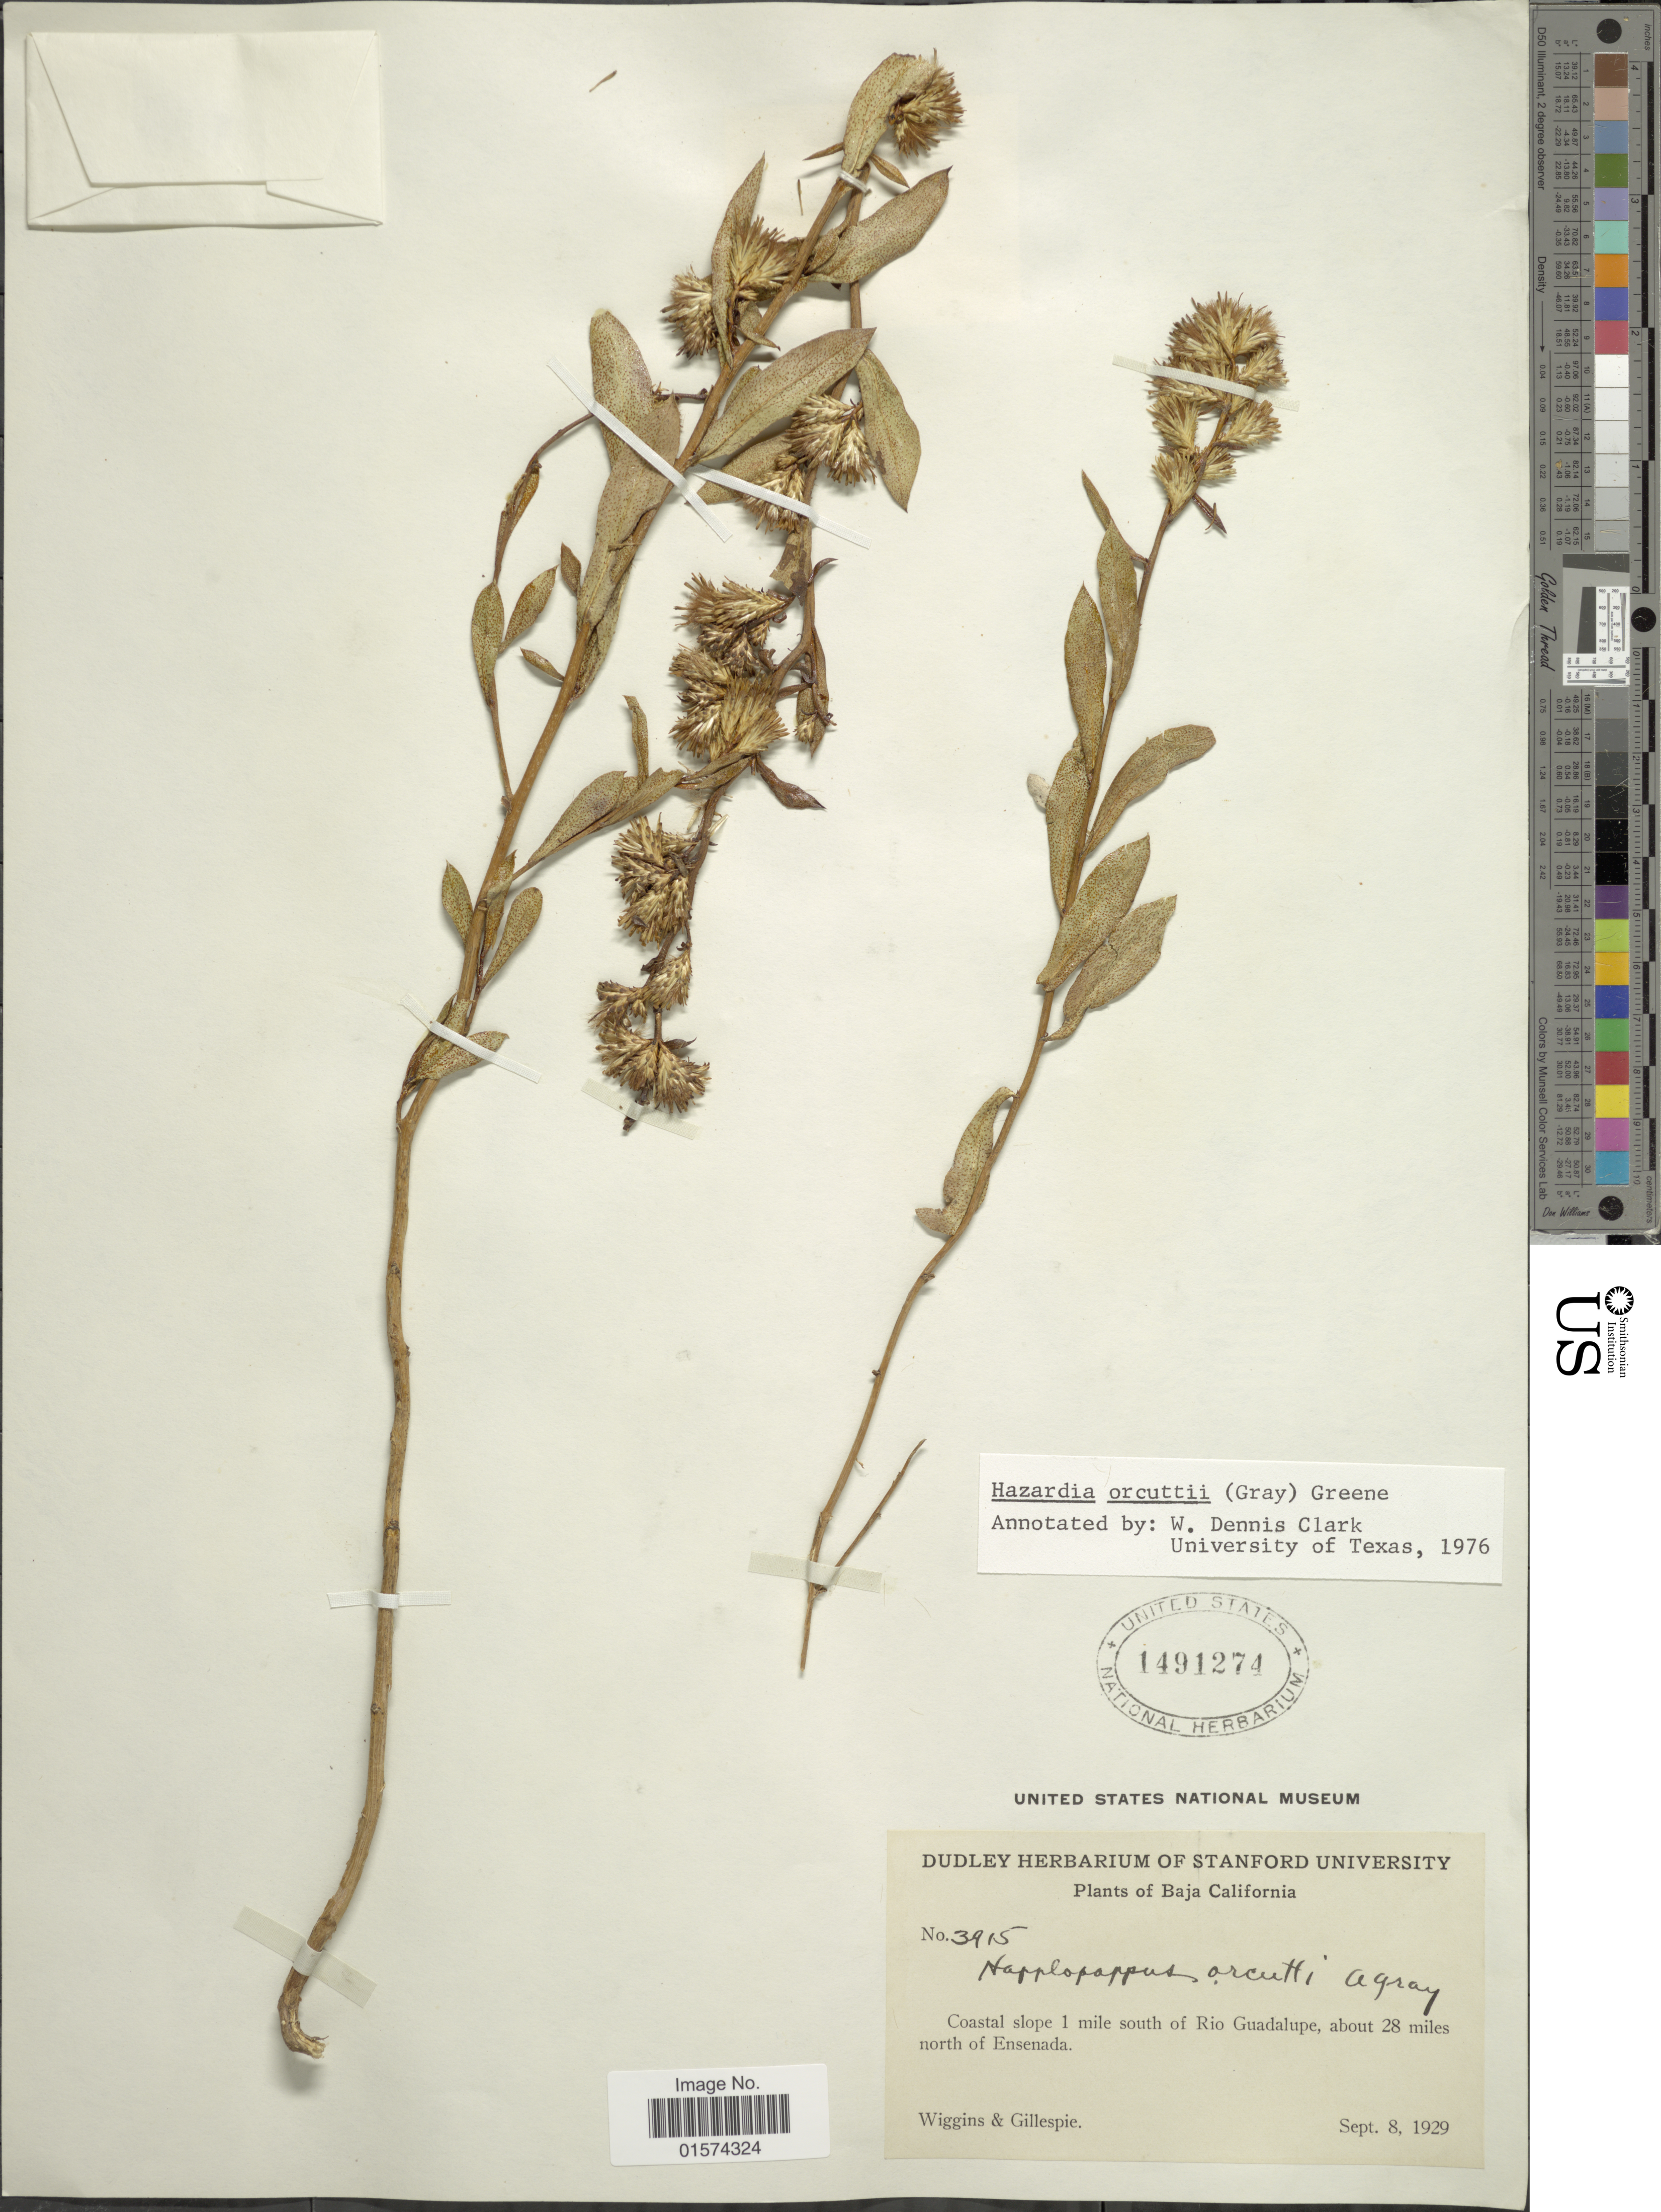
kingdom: Plantae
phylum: Tracheophyta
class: Magnoliopsida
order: Asterales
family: Asteraceae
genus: Hazardia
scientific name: Hazardia orcuttii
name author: (A. Gray) Greene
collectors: -- Wiggins & -- Gillespie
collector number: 3915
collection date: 1929-09-08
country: Mexico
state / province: Baja California Norte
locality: Coastal slope 1 mile south of Rio Guadalupe, about 28 miles north of Ensenada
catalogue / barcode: US 1491274